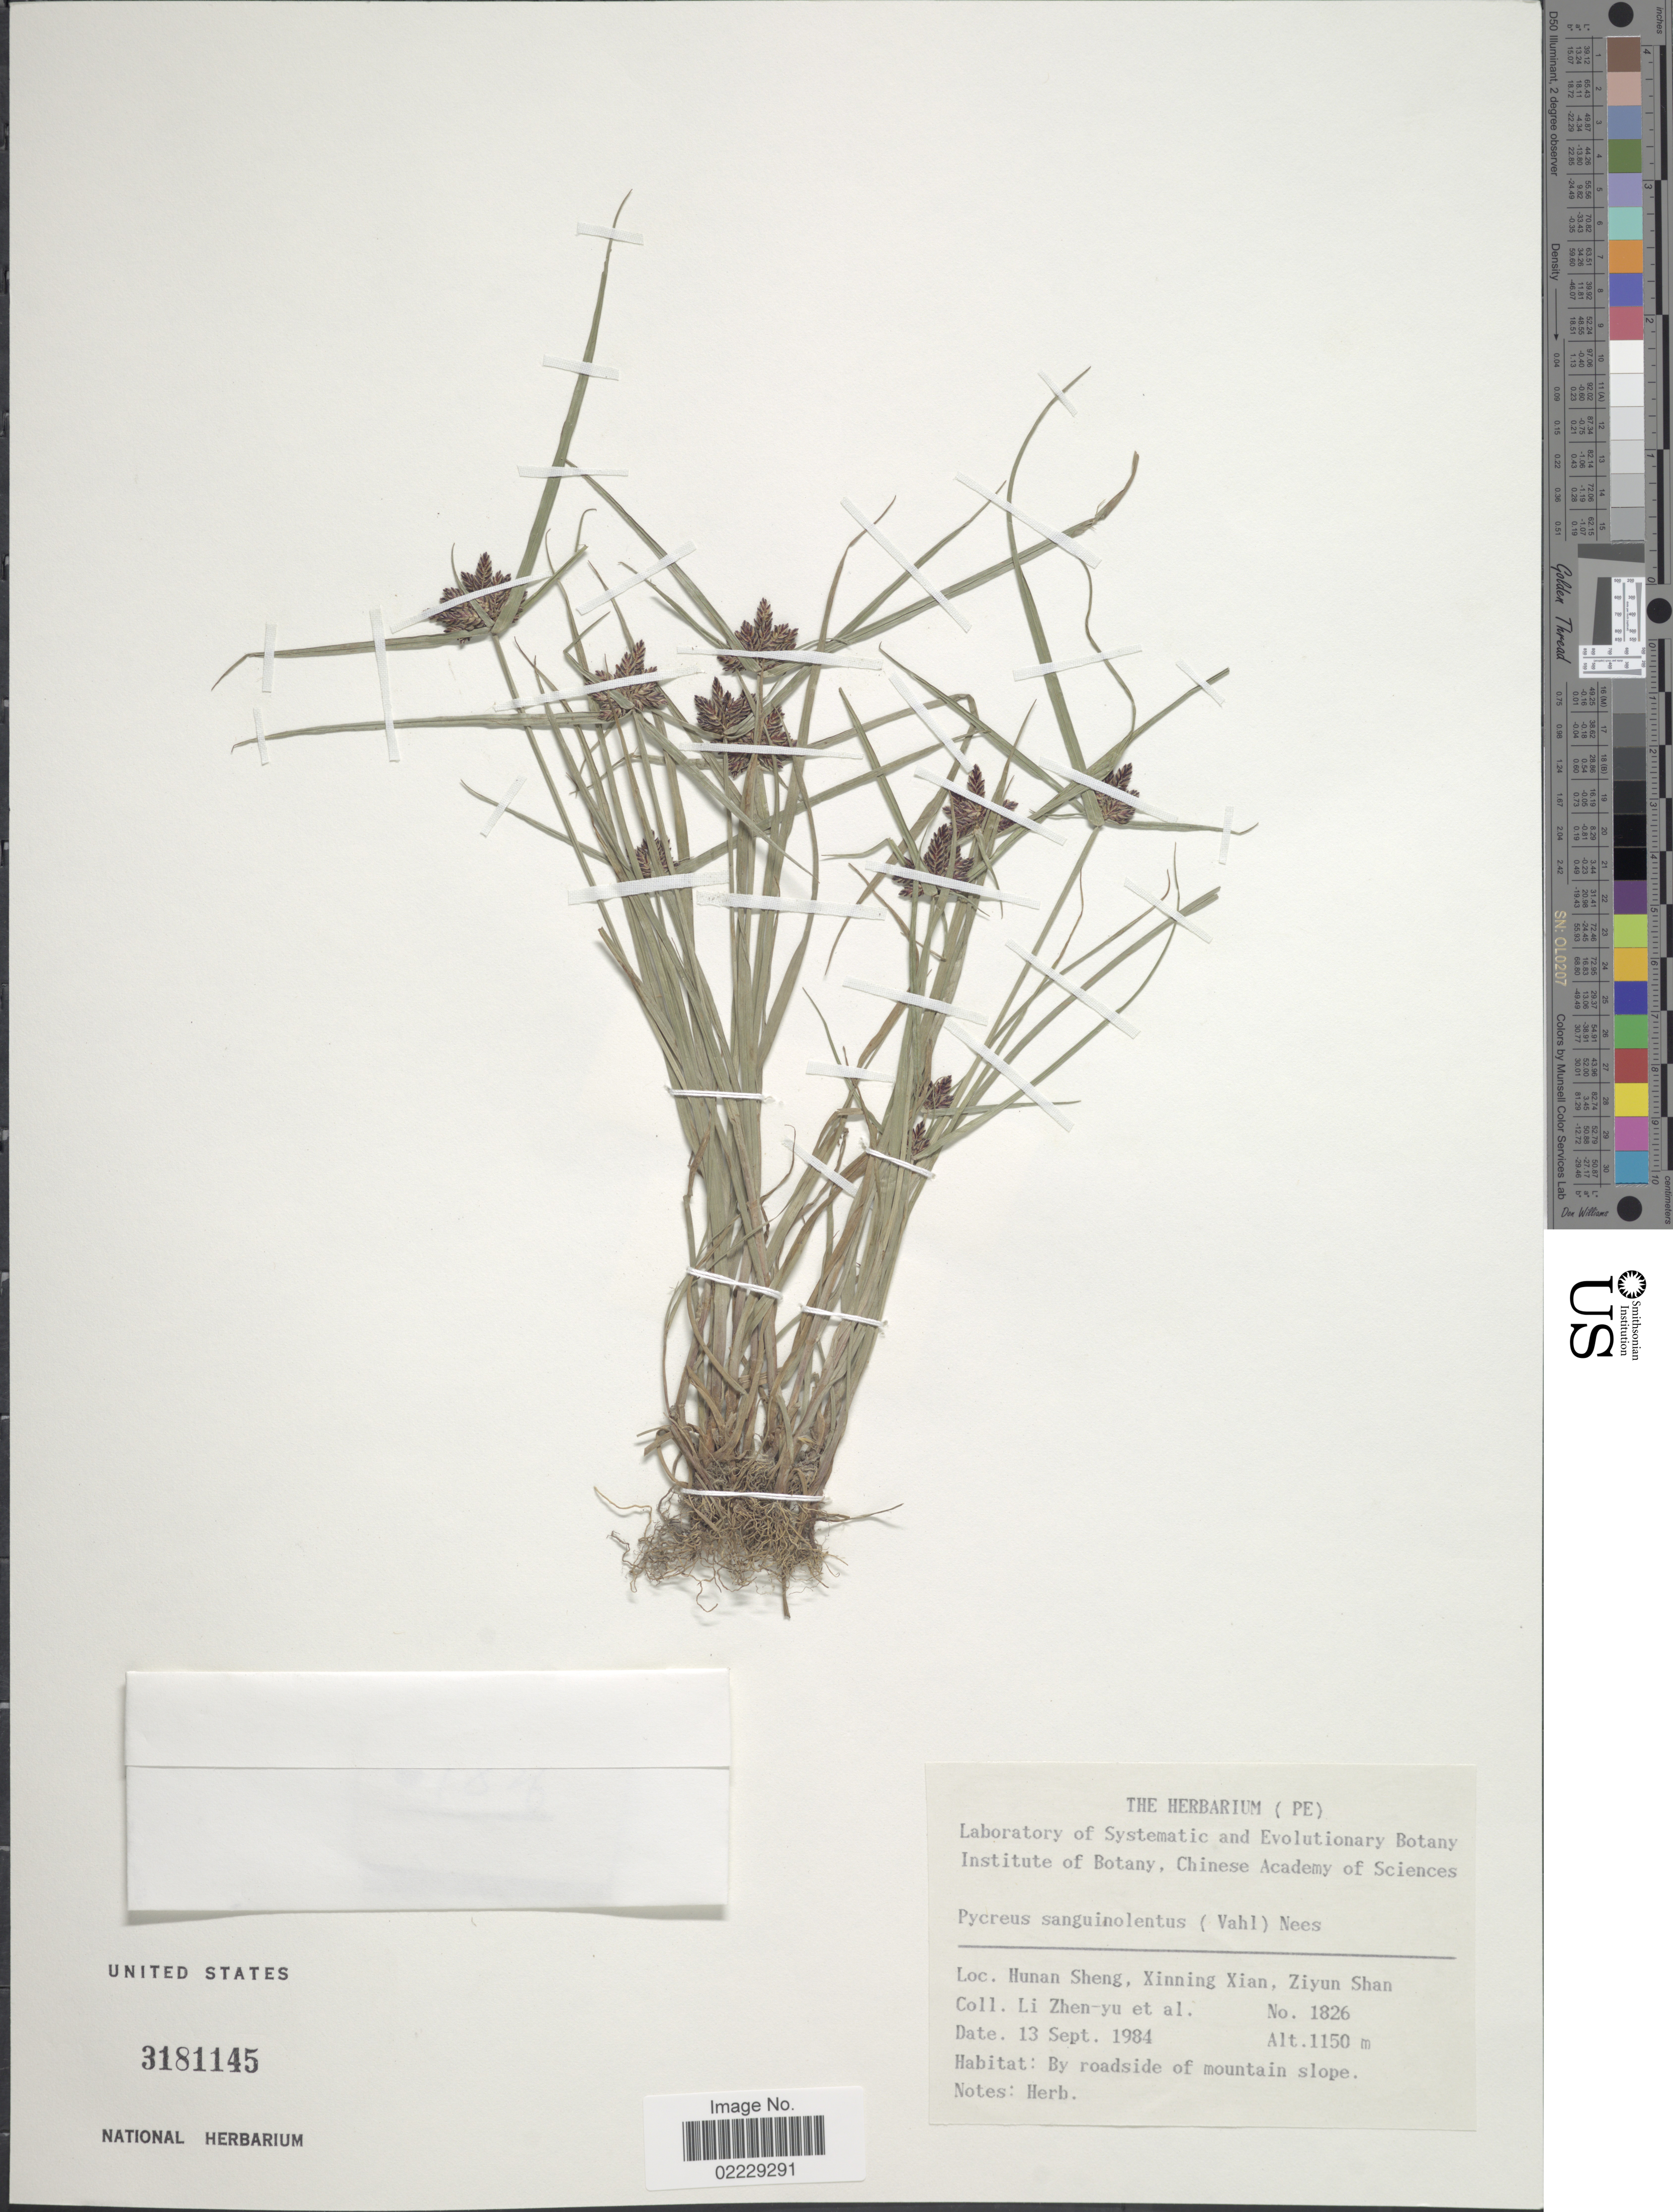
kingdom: Plantae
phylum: Tracheophyta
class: Liliopsida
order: Poales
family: Cyperaceae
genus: Cyperus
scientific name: Cyperus sanguinolentus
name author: Vahl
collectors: L. Zhen-yu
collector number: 1826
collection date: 1984-09-13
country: China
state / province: Hunan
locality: Hunan Sheng, Xinning Xian, Ziyun Shan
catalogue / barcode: US 3181145